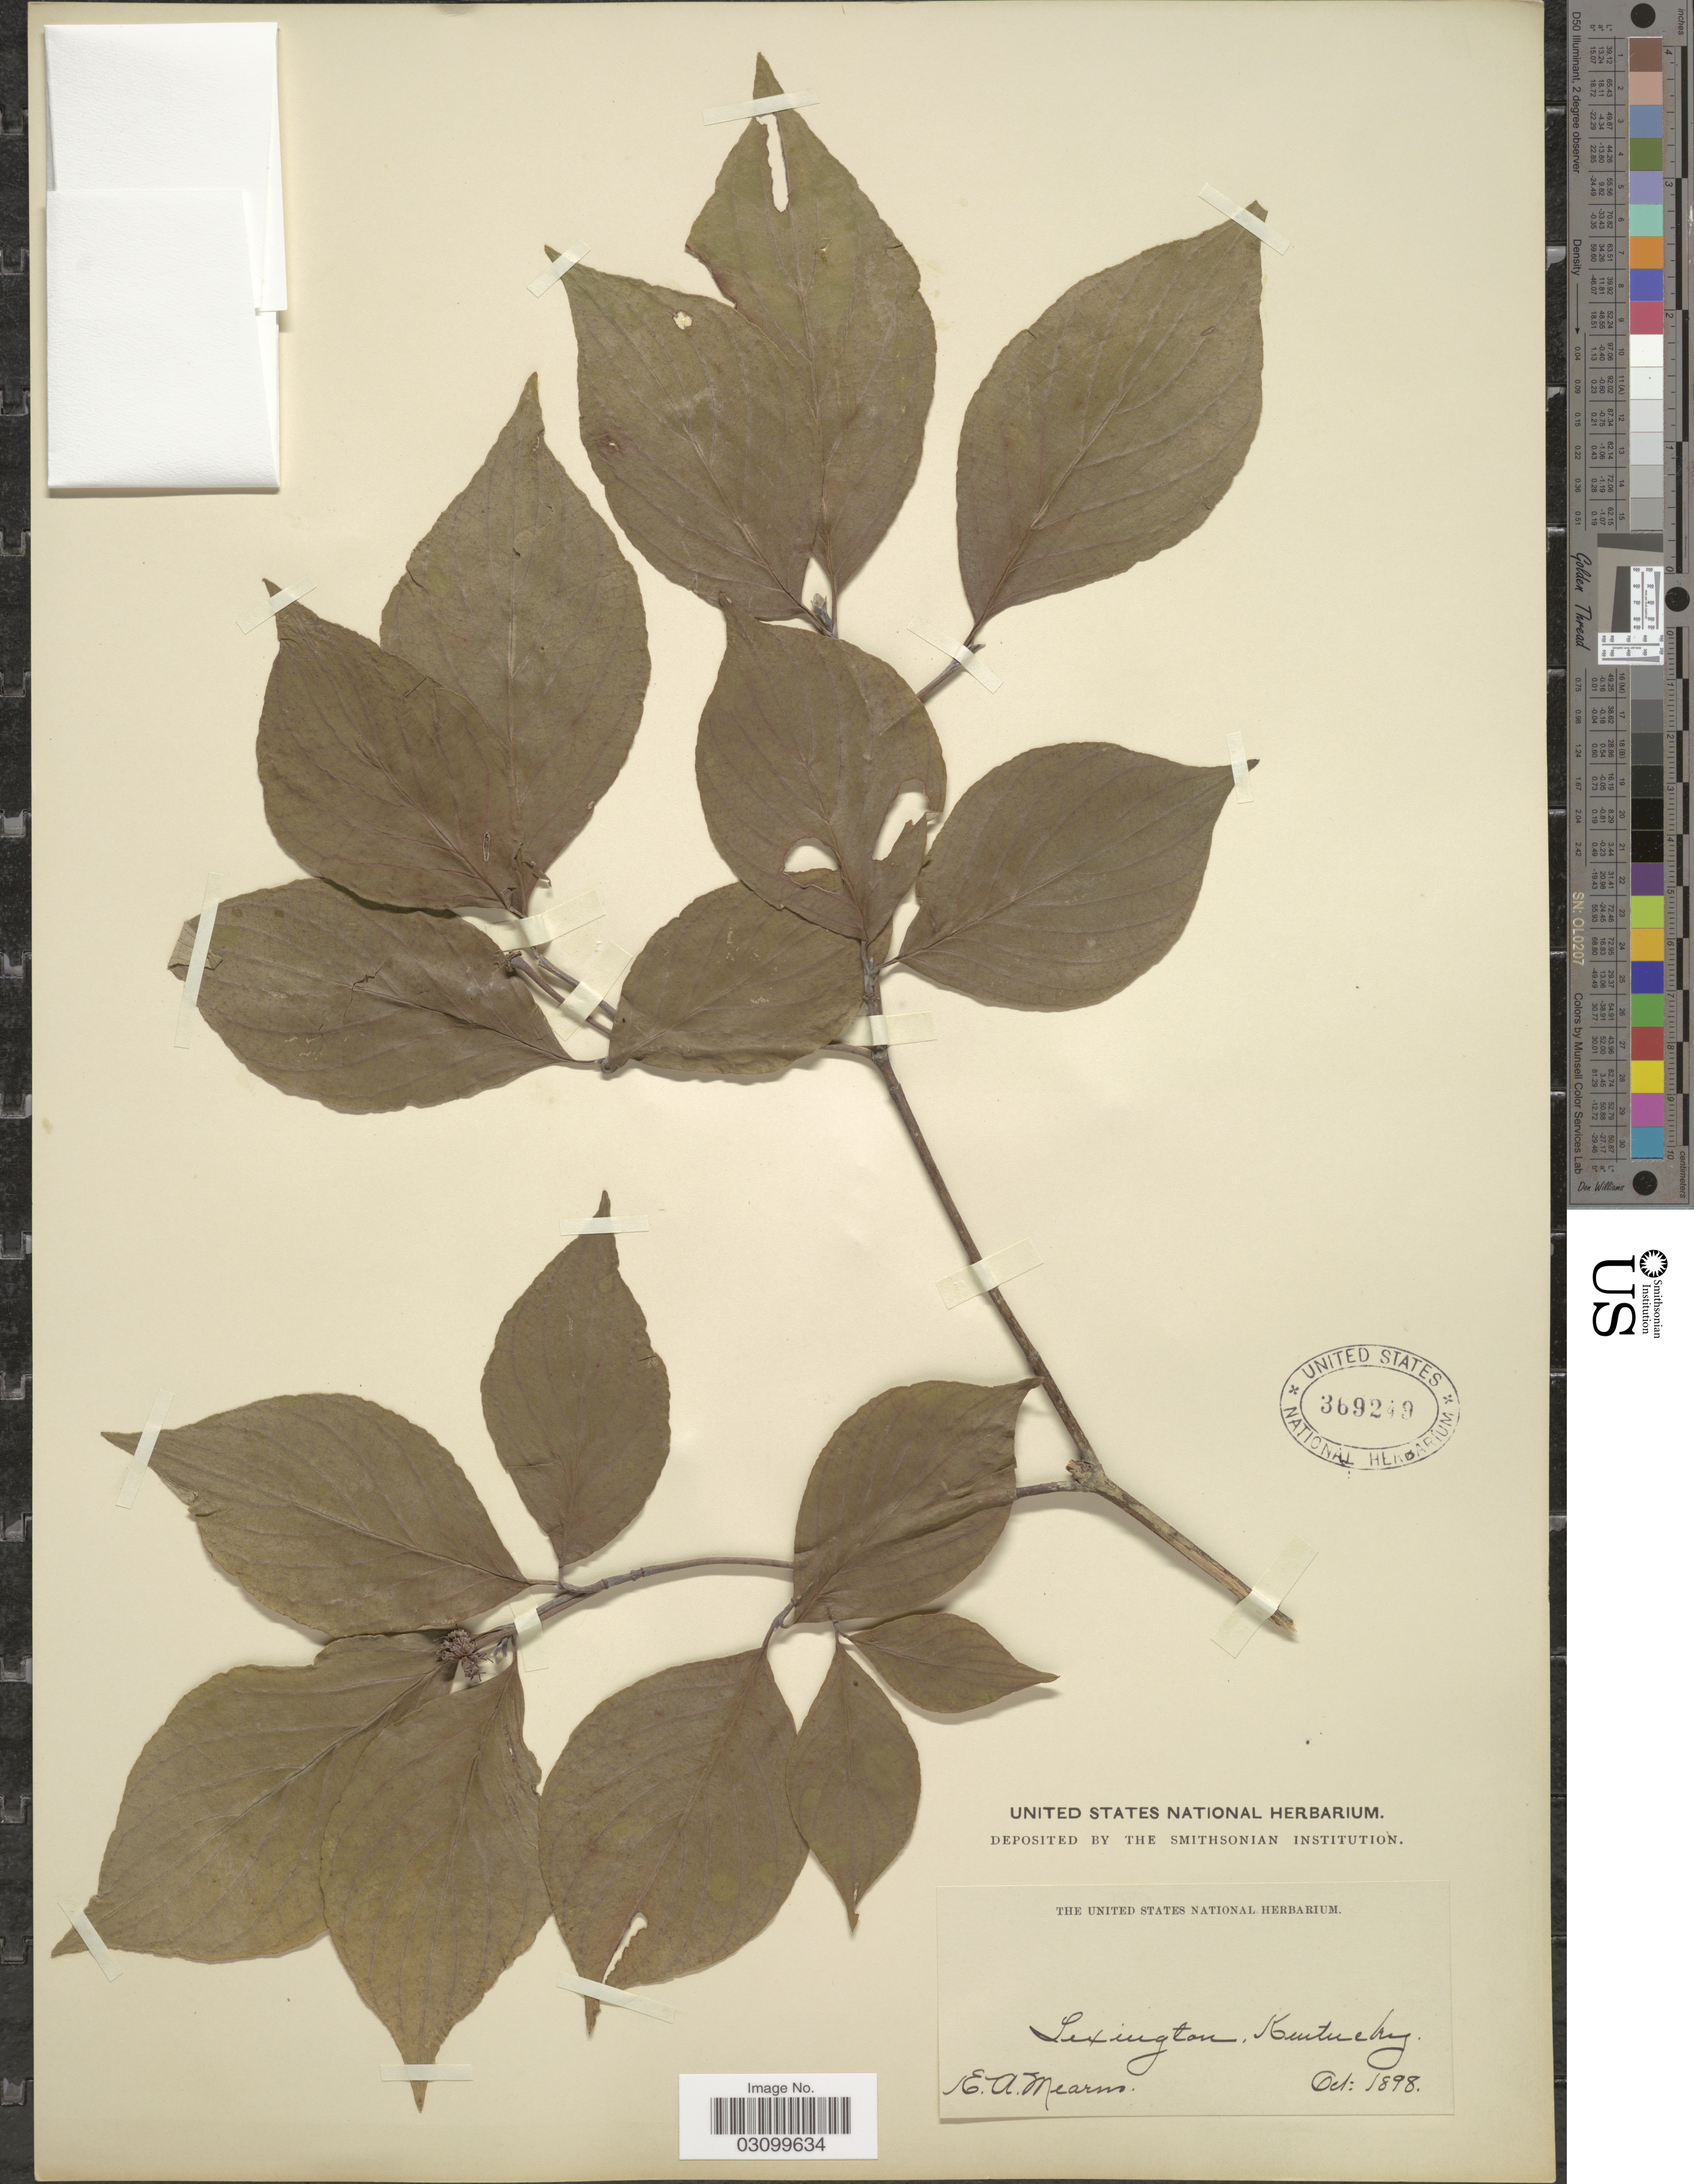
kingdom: Plantae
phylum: Tracheophyta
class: Magnoliopsida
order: Cornales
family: Cornaceae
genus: Cornus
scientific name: Cornus florida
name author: L.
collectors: E. A. Mearns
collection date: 1898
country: United States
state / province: Kentucky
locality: Lexington.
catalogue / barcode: US 369249